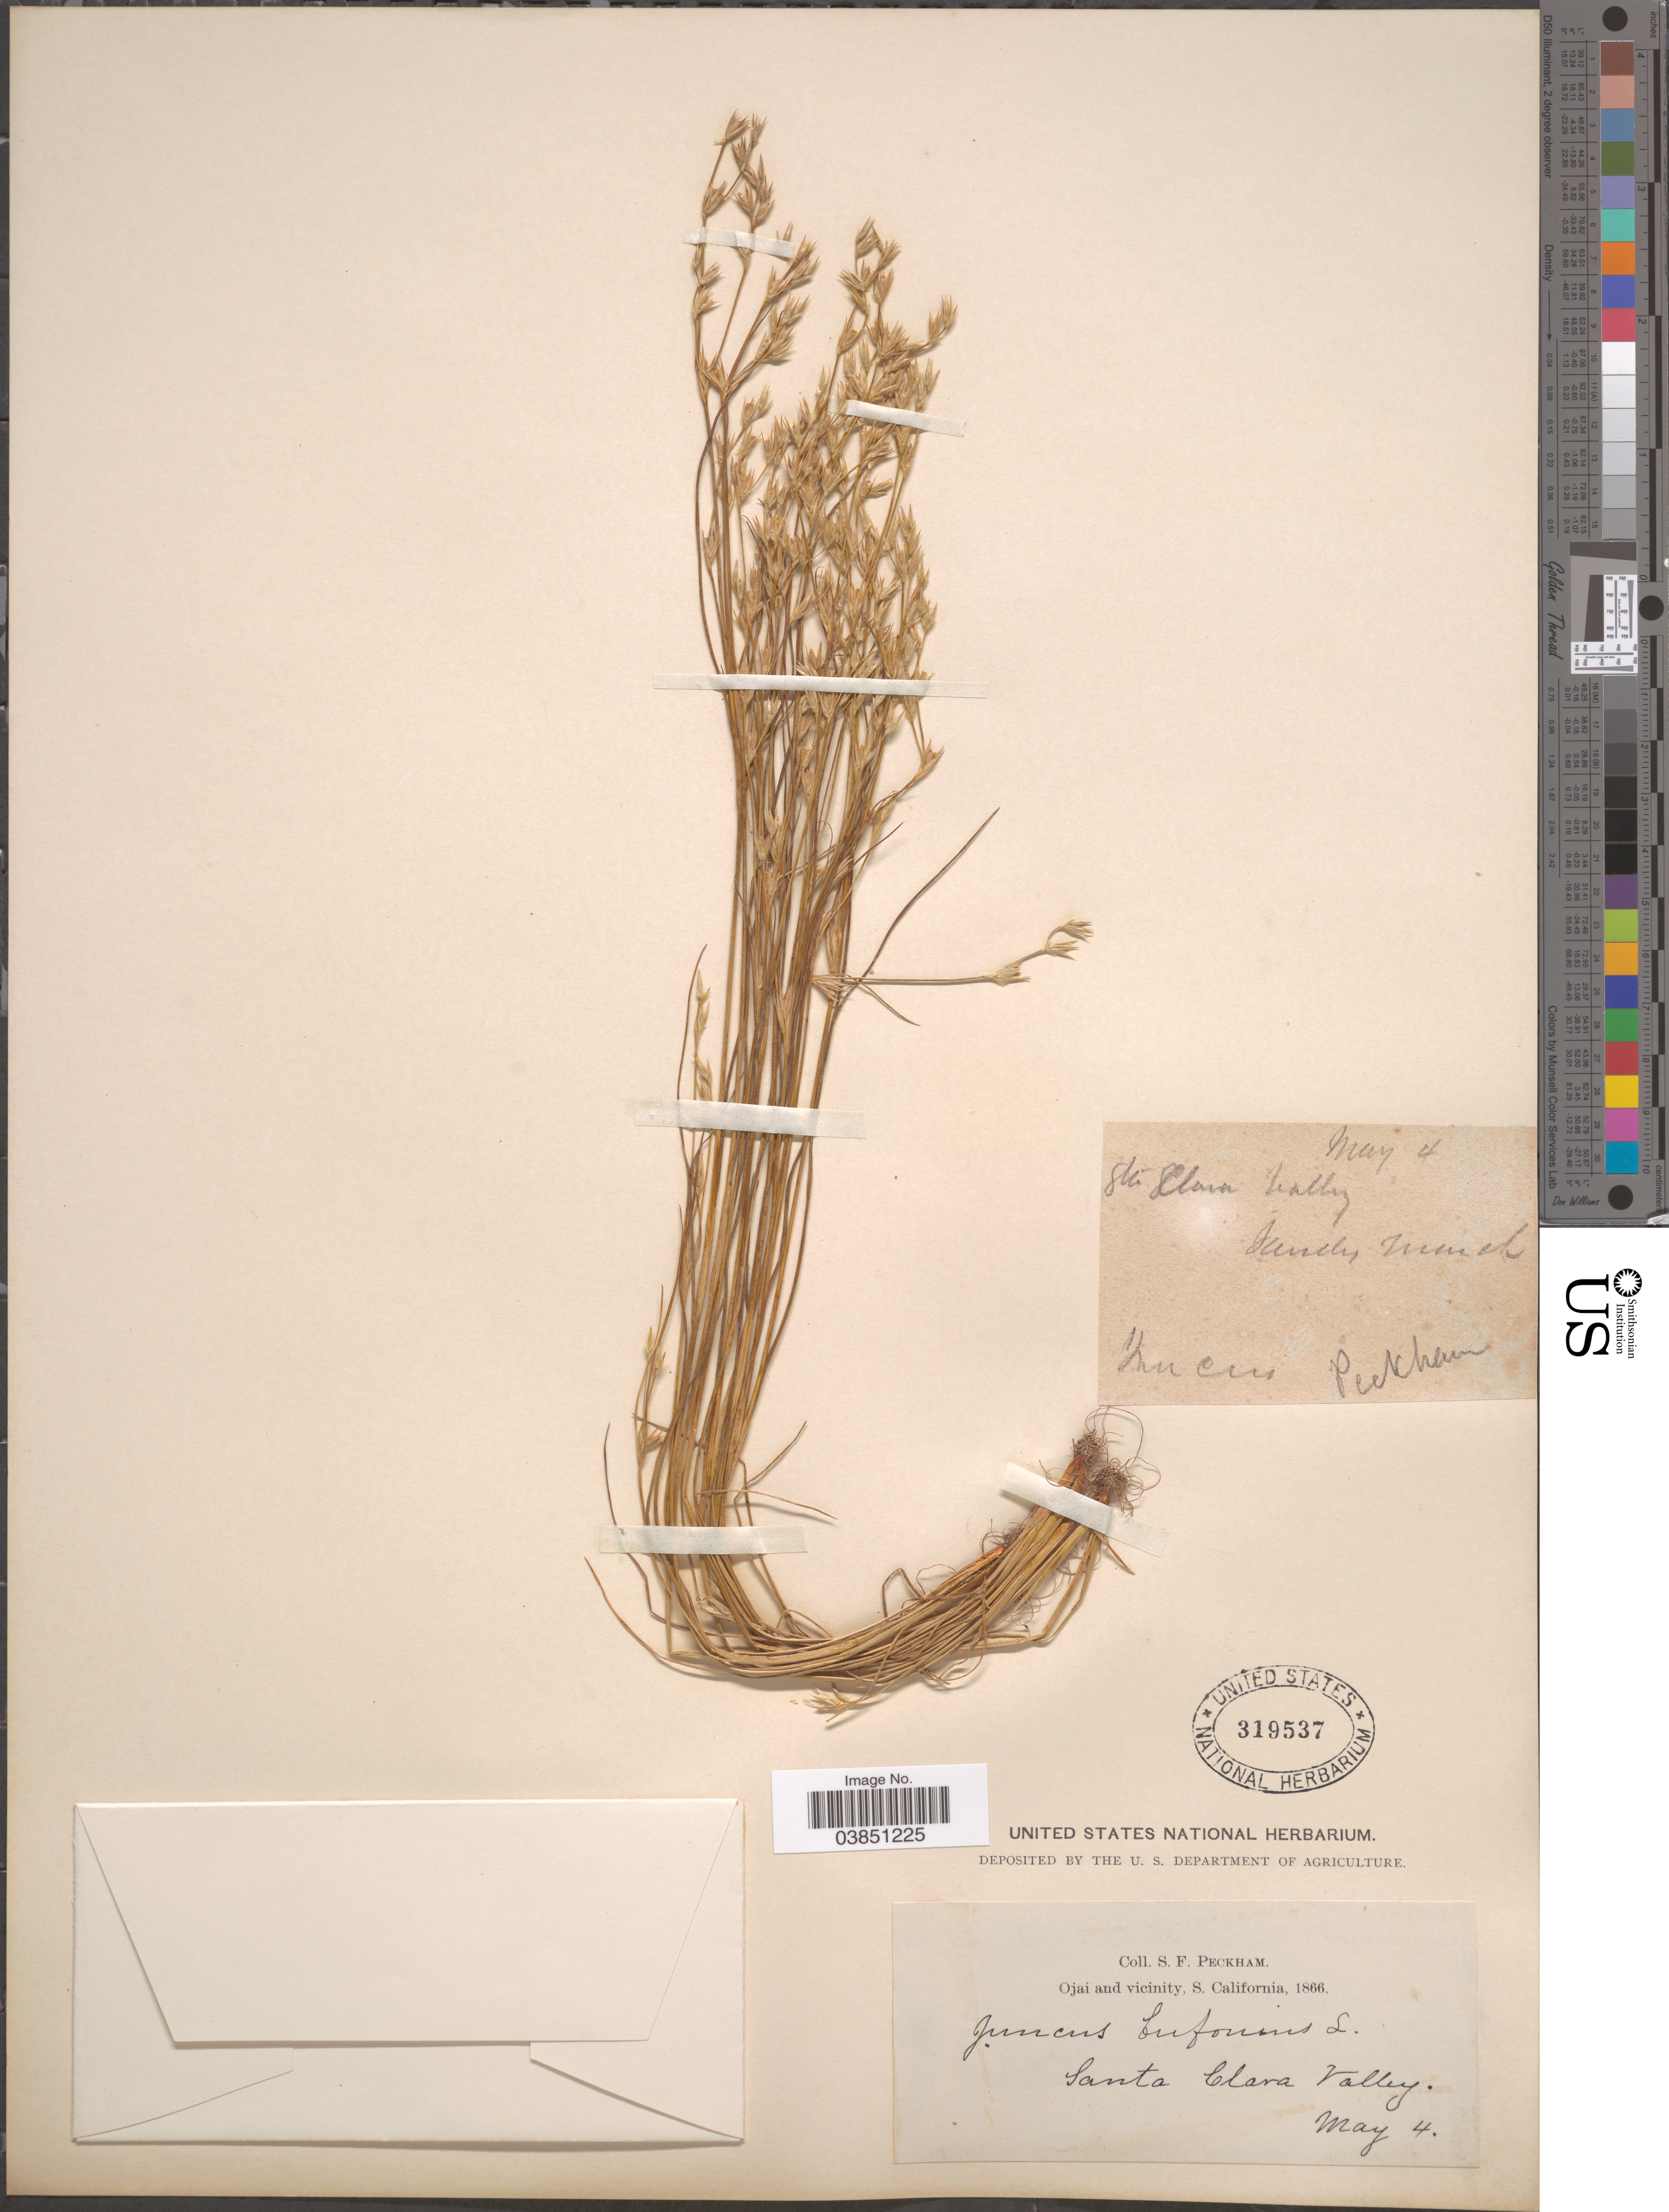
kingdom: Plantae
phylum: Tracheophyta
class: Liliopsida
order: Poales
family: Juncaceae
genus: Juncus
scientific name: Juncus bufonius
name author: L.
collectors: S. Peckham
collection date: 1866-05-04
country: United States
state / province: California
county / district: Ventura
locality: Ojai and vicinity, S. California. Santa Clara Valley.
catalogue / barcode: US 319537